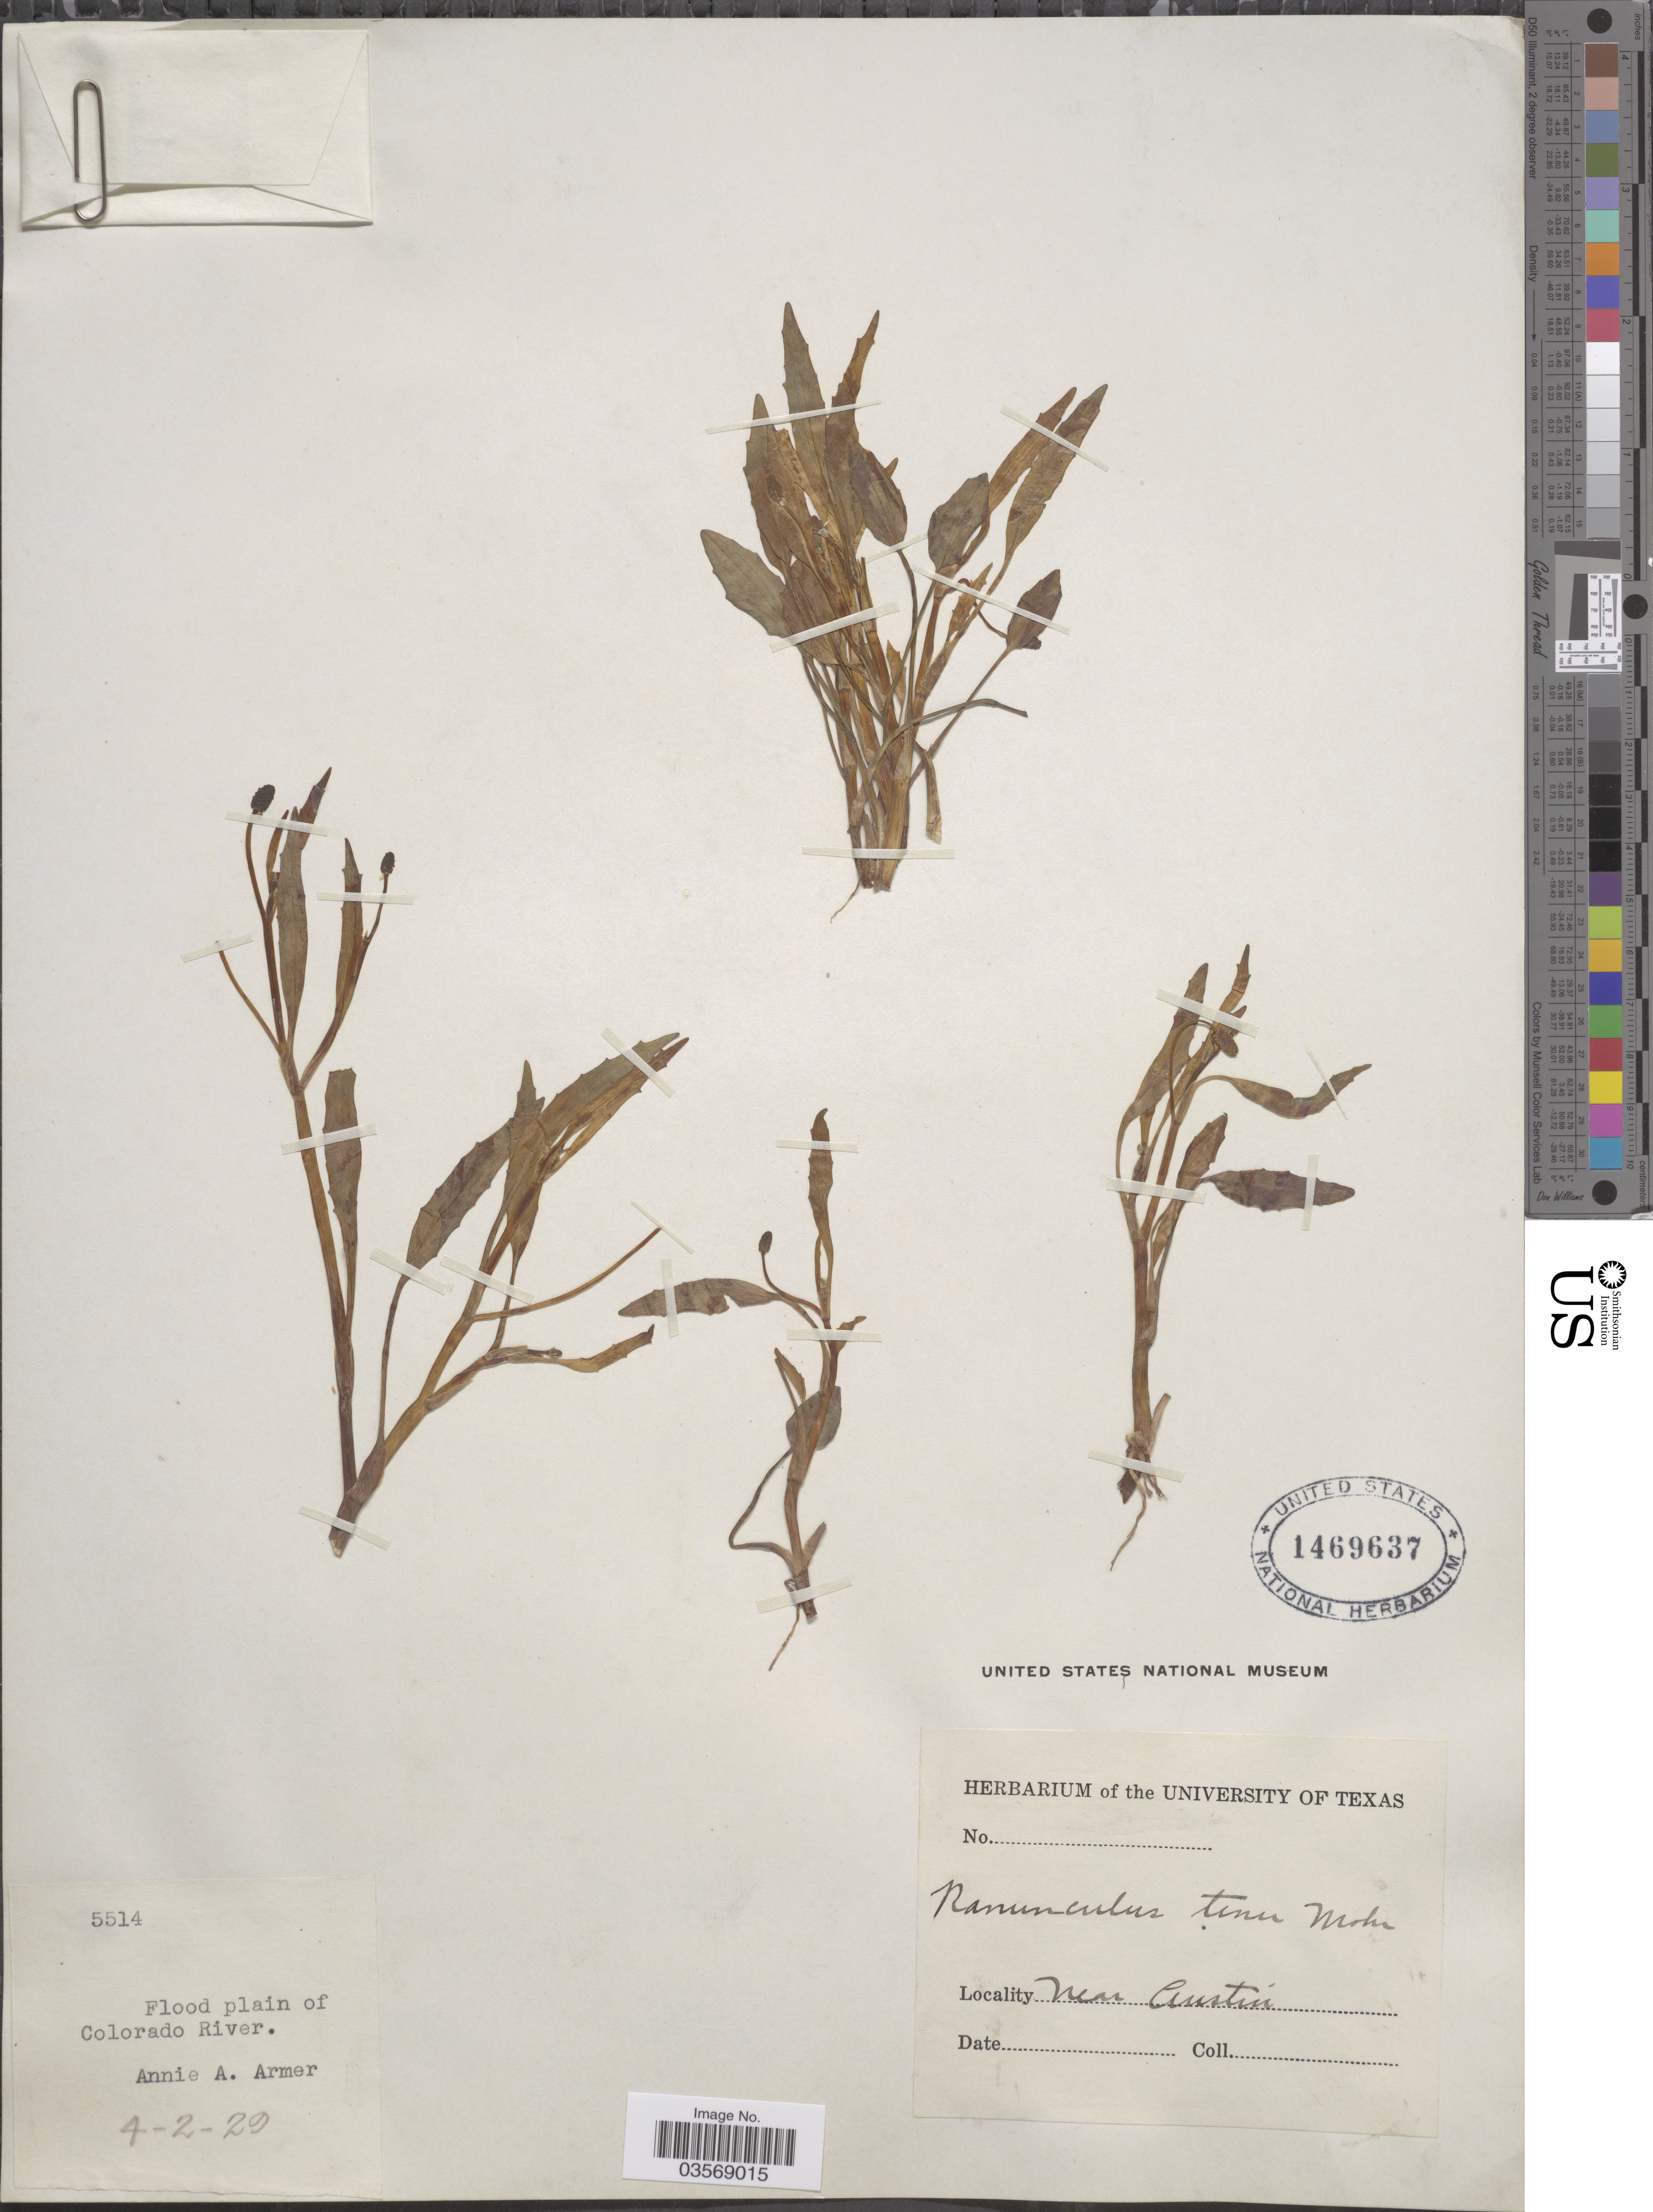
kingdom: Plantae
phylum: Tracheophyta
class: Magnoliopsida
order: Ranunculales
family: Ranunculaceae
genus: Ranunculus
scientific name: Ranunculus pusillus var. angustifolius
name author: (Engelm.) L.D. Benson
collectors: A. Armer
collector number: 5514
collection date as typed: Transcribed d/m/y: 2/4/29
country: United States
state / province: Texas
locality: Flood plain of Colorado River. Near Austin.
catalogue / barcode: US 1469637